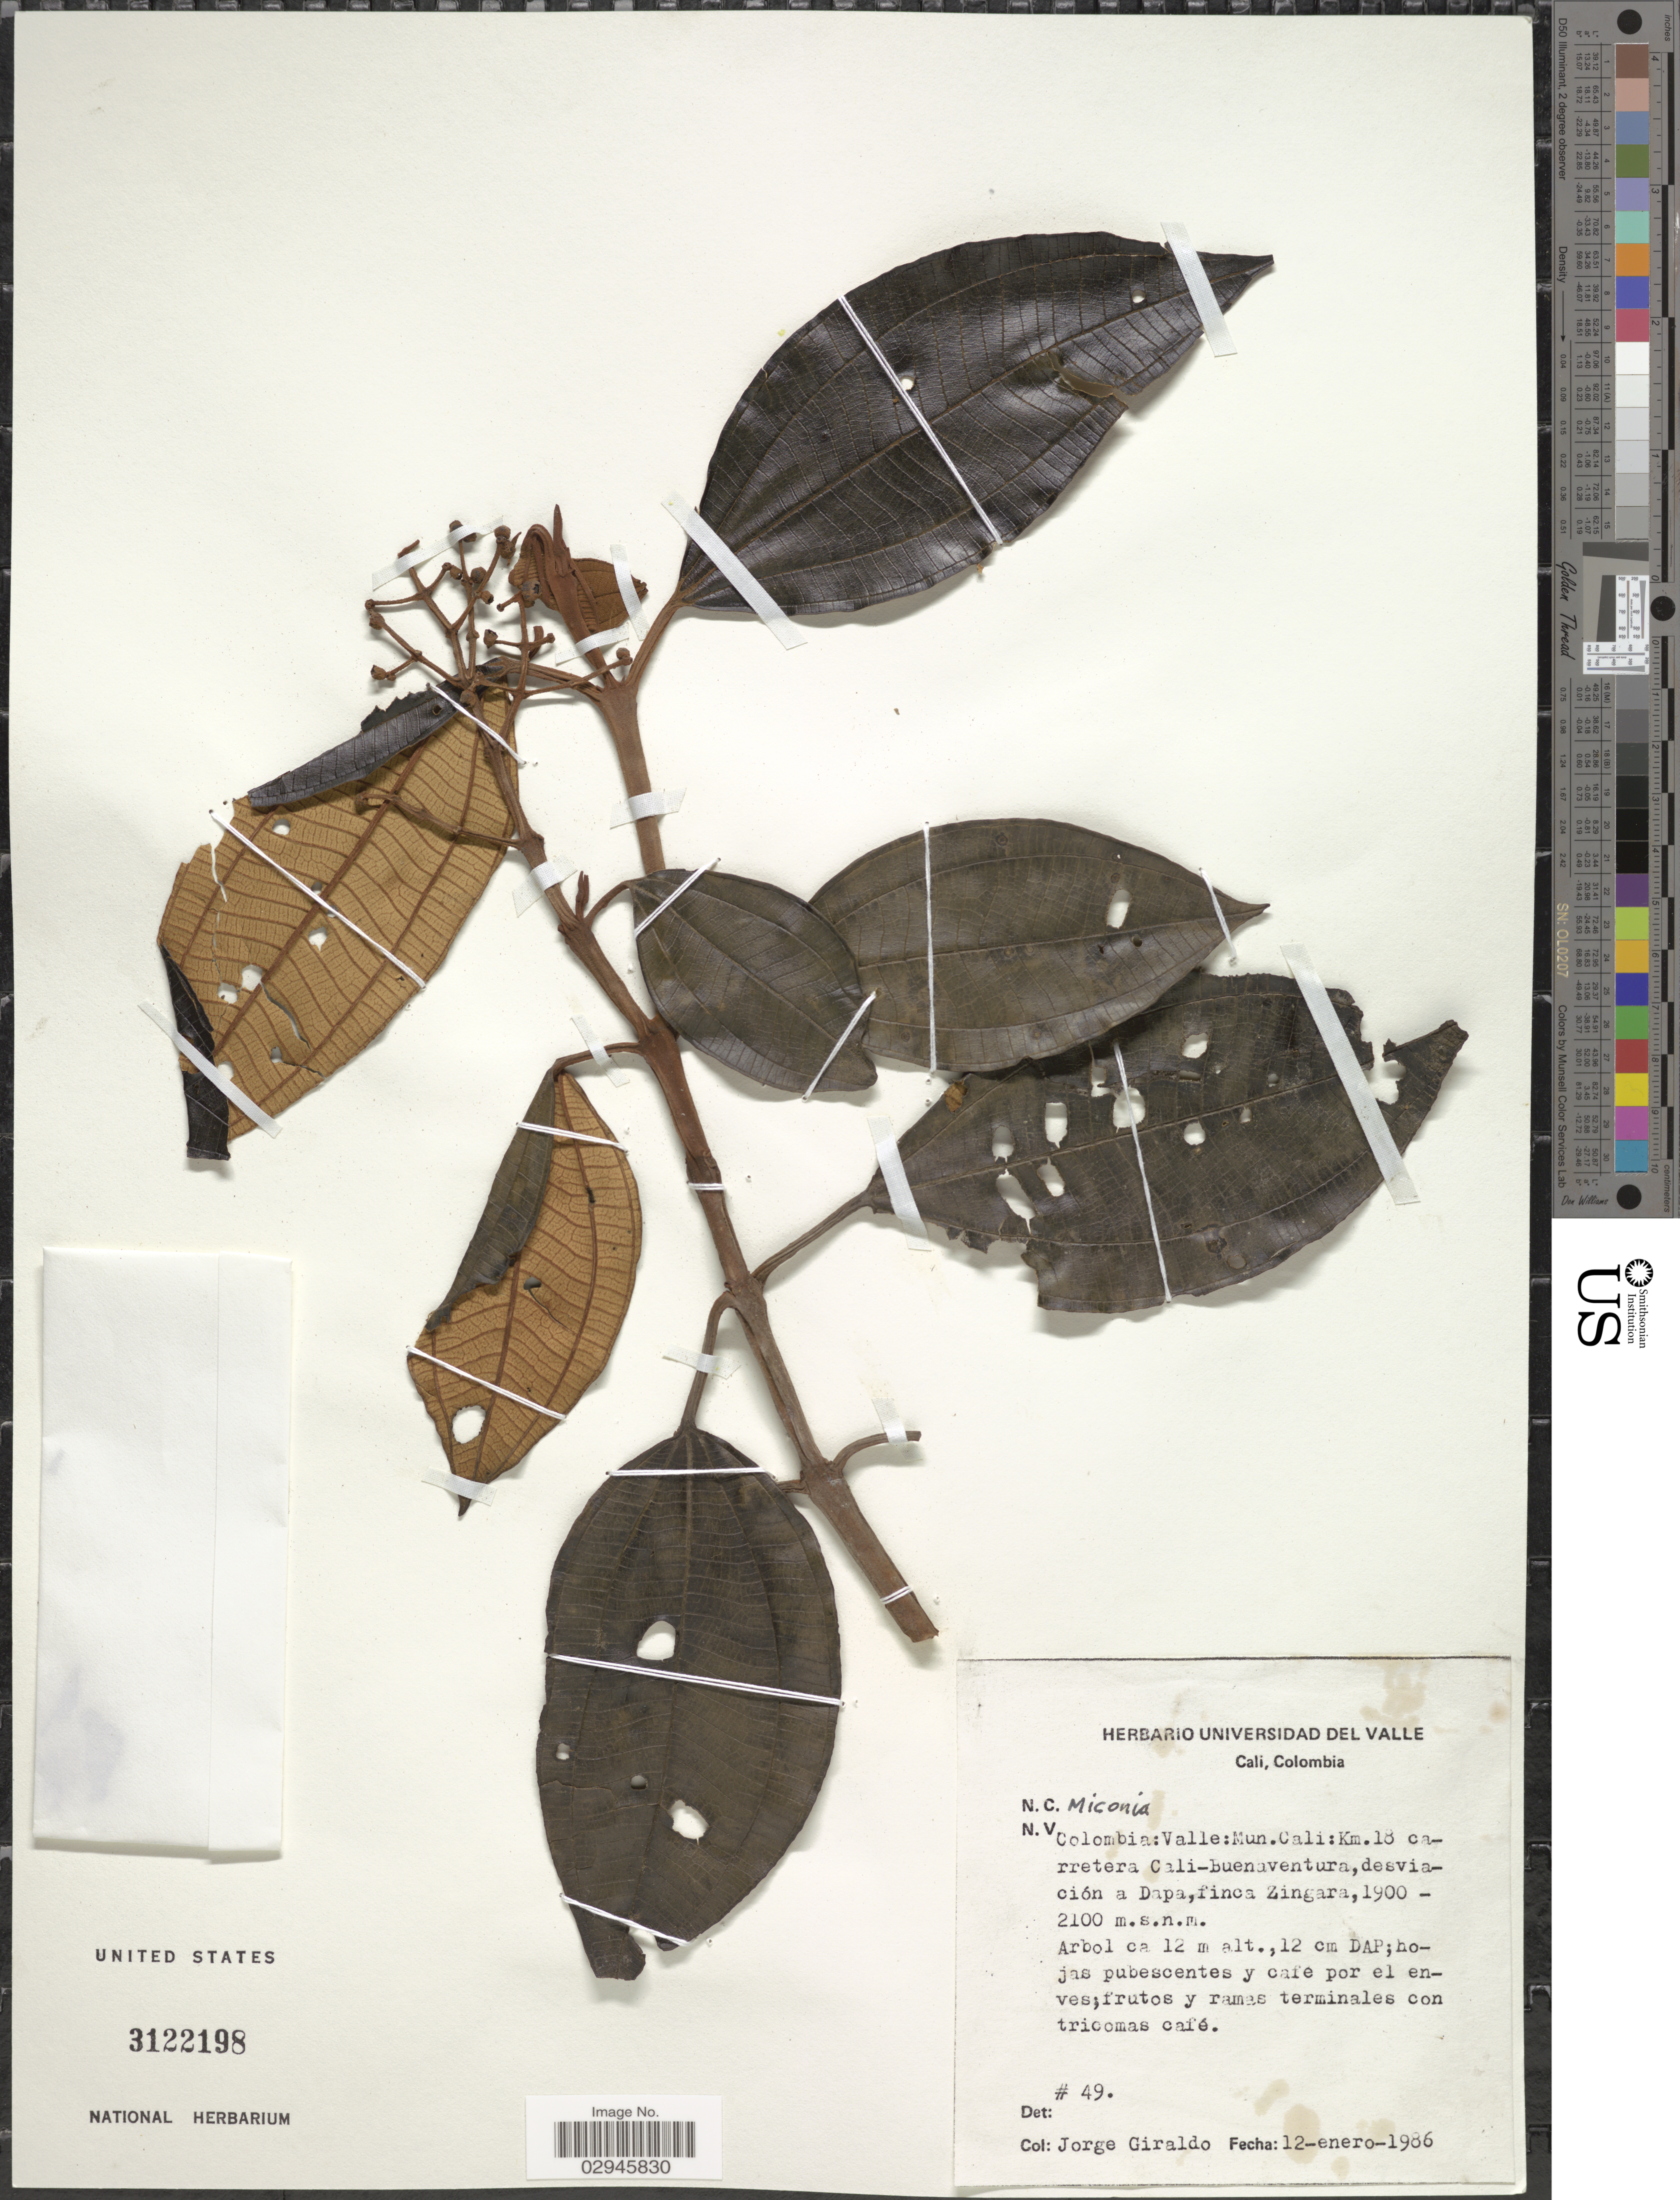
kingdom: Plantae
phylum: Tracheophyta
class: Magnoliopsida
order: Myrtales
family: Melastomataceae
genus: Miconia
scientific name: Miconia sp.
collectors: J. Giraldo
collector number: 49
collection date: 1986-01-12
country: Colombia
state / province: Valle del Cauca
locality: Valle: Mun. Cali: Km 18 carretera Cali-buenaventura, desviación a Dapa, finca Zingara.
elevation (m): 1900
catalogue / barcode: US 3122198